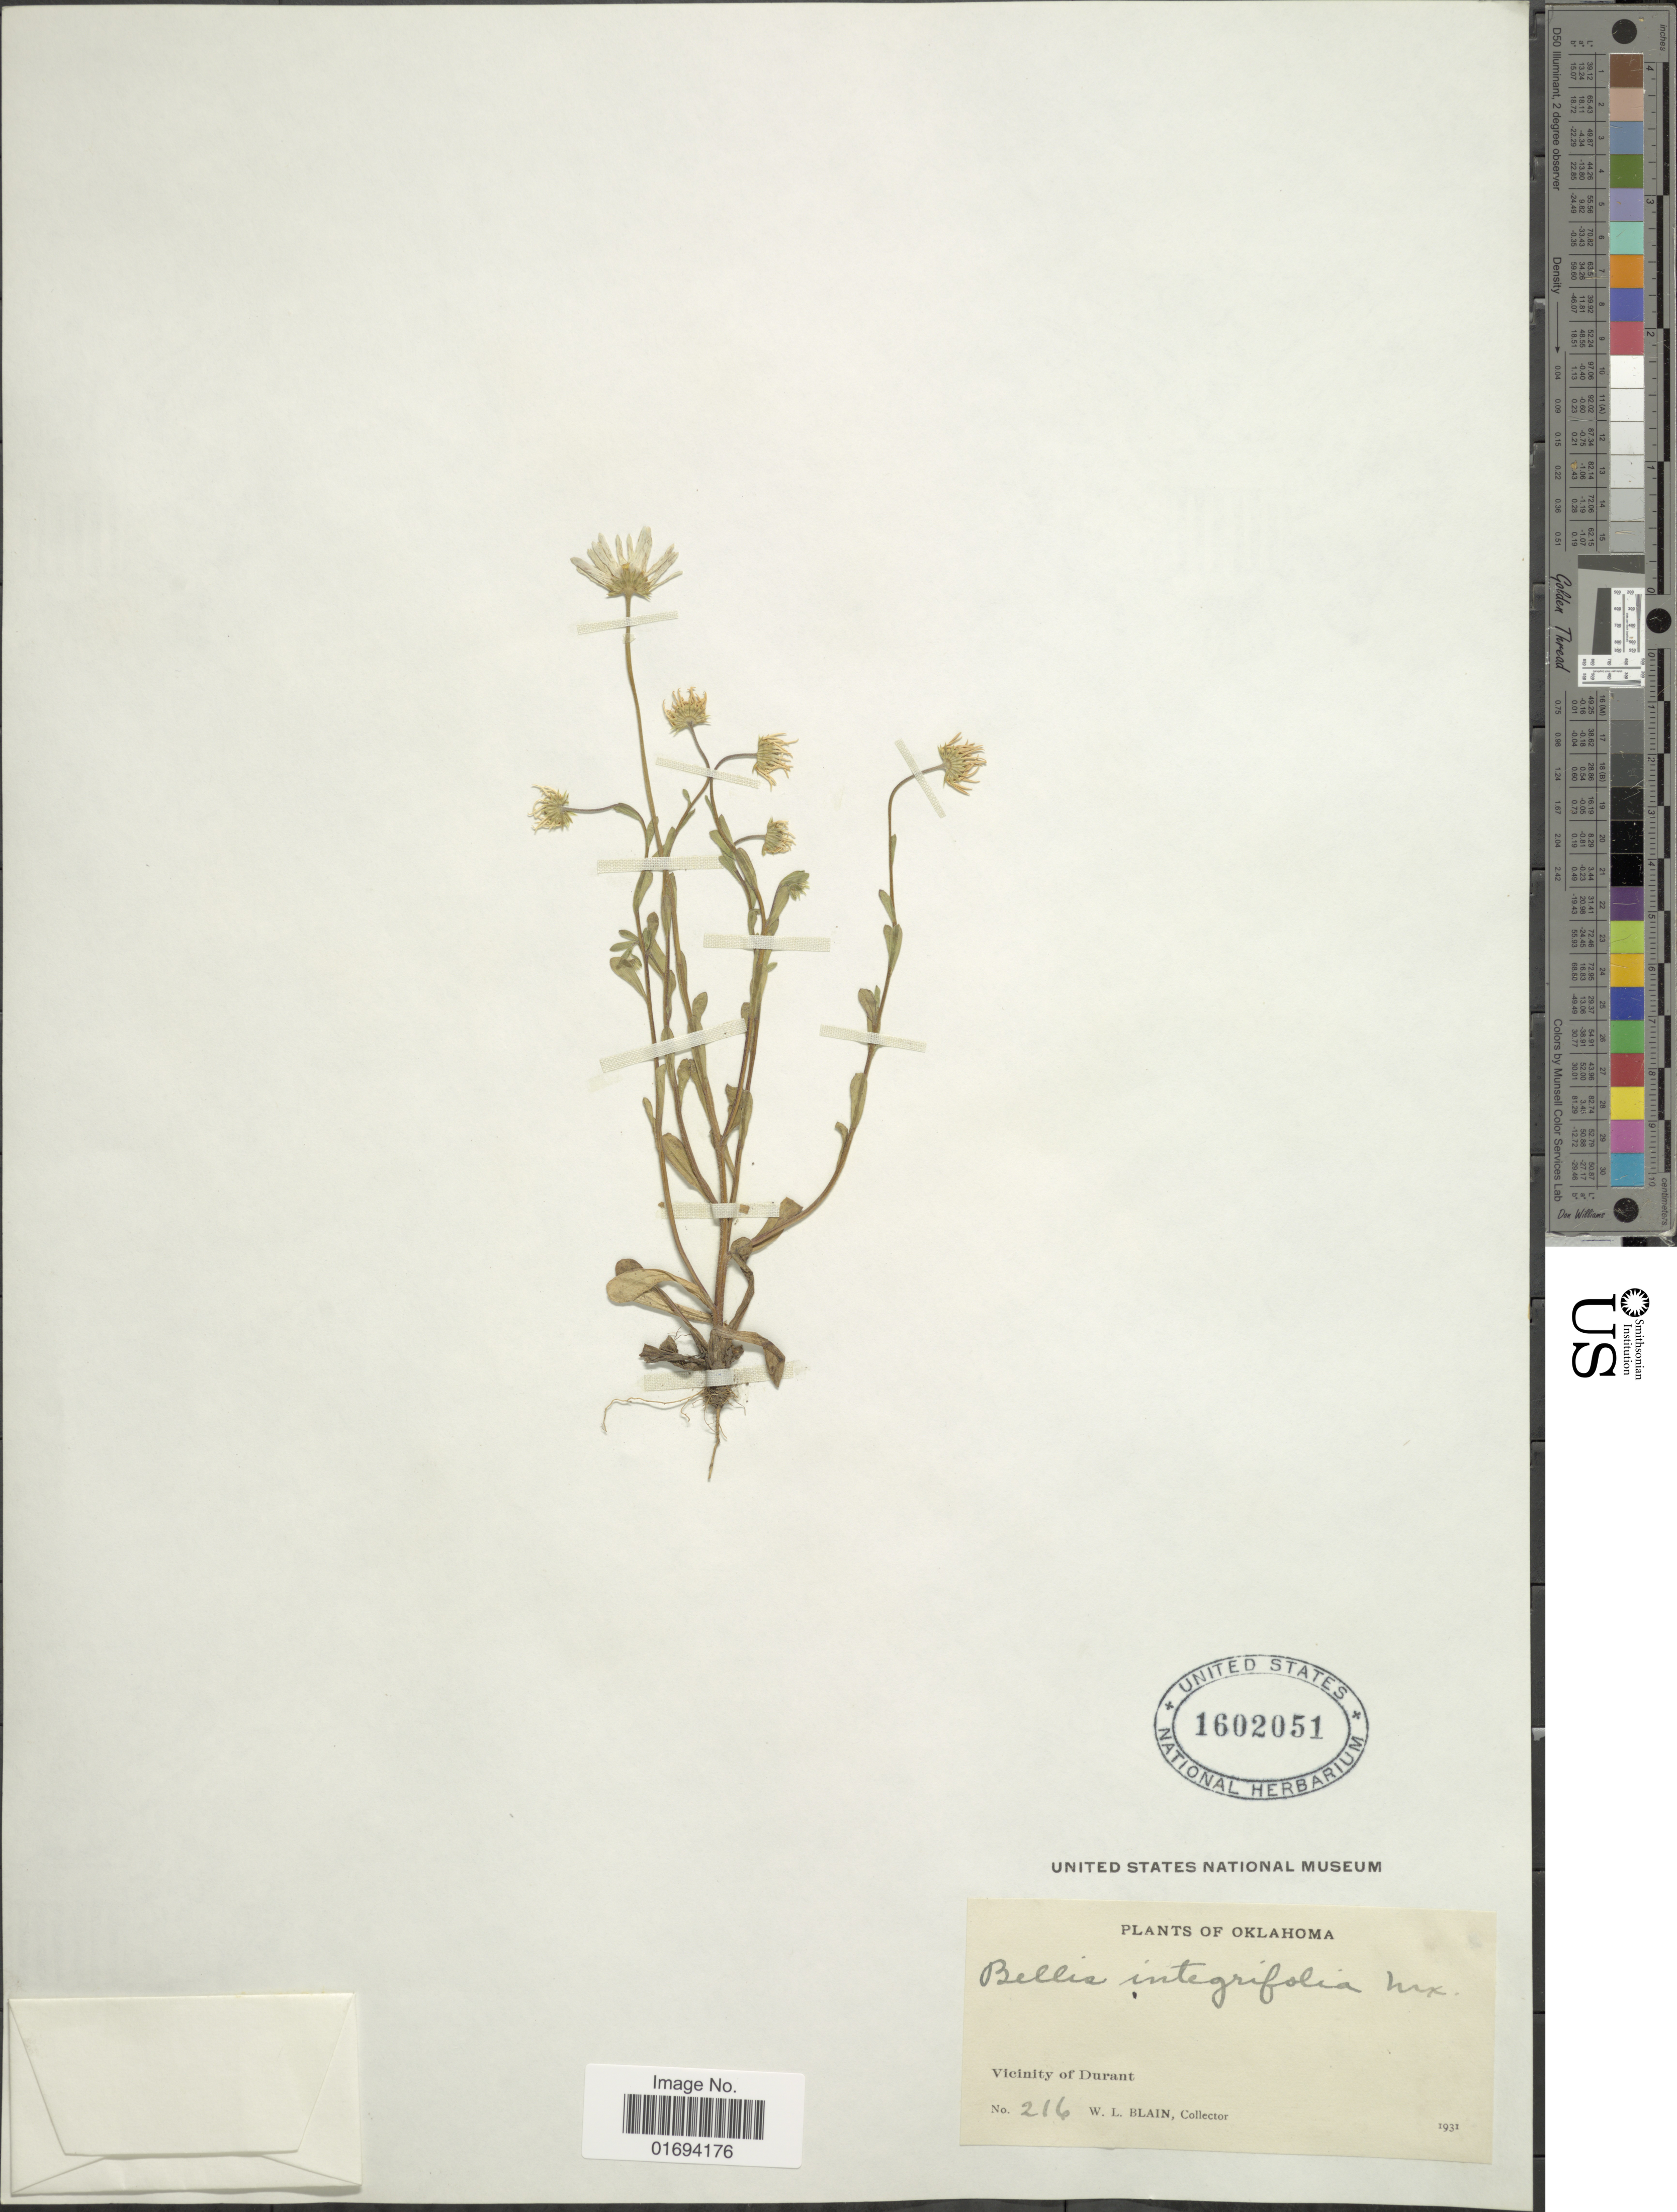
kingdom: Plantae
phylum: Tracheophyta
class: Magnoliopsida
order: Asterales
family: Asteraceae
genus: Astranthium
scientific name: Astranthium integrifolium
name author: (Michx.) Nutt.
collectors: W. Blain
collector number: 216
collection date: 1931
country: United States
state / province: Oklahoma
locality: Vicinity of Durant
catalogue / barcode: US 1602051